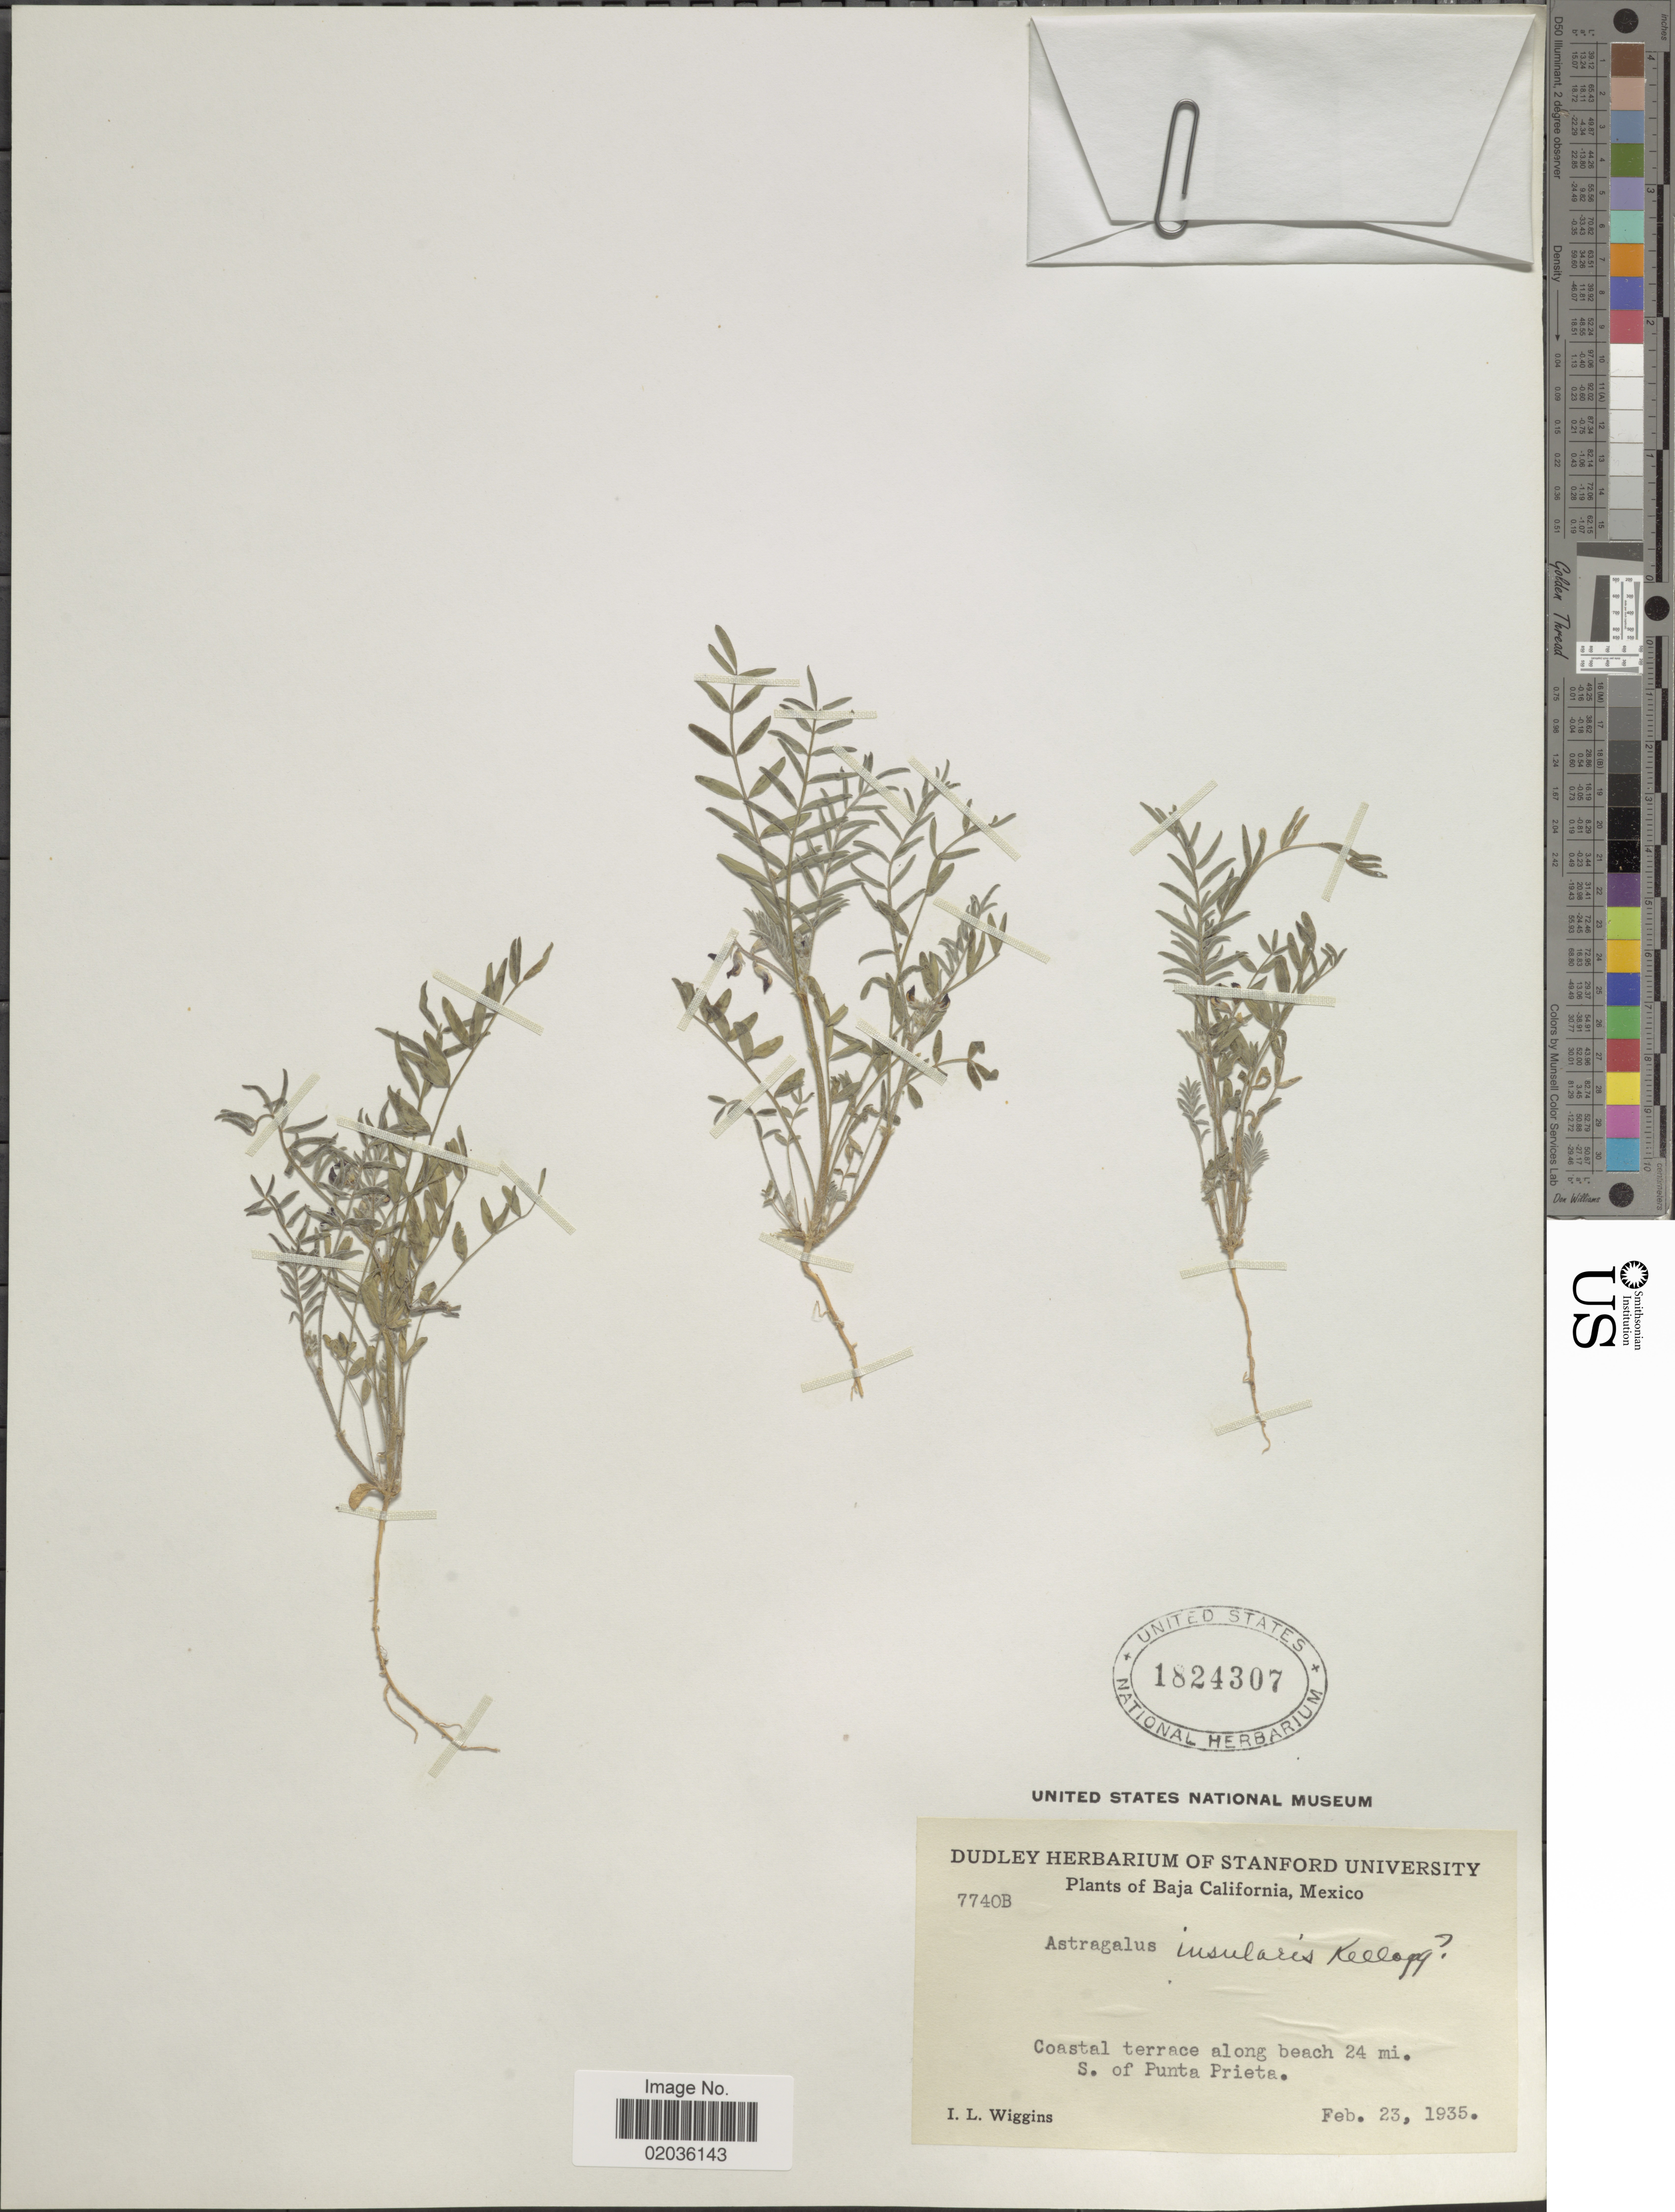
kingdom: Plantae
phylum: Tracheophyta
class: Magnoliopsida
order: Fabales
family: Fabaceae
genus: Astragalus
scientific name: Astragalus insularis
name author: Kellogg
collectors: I. L. Wiggins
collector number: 7740B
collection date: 1935-03-23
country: Mexico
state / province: Baja California Norte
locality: Coastal terrace along beach 24 mi. S. of Punta Prieta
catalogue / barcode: US 1824307